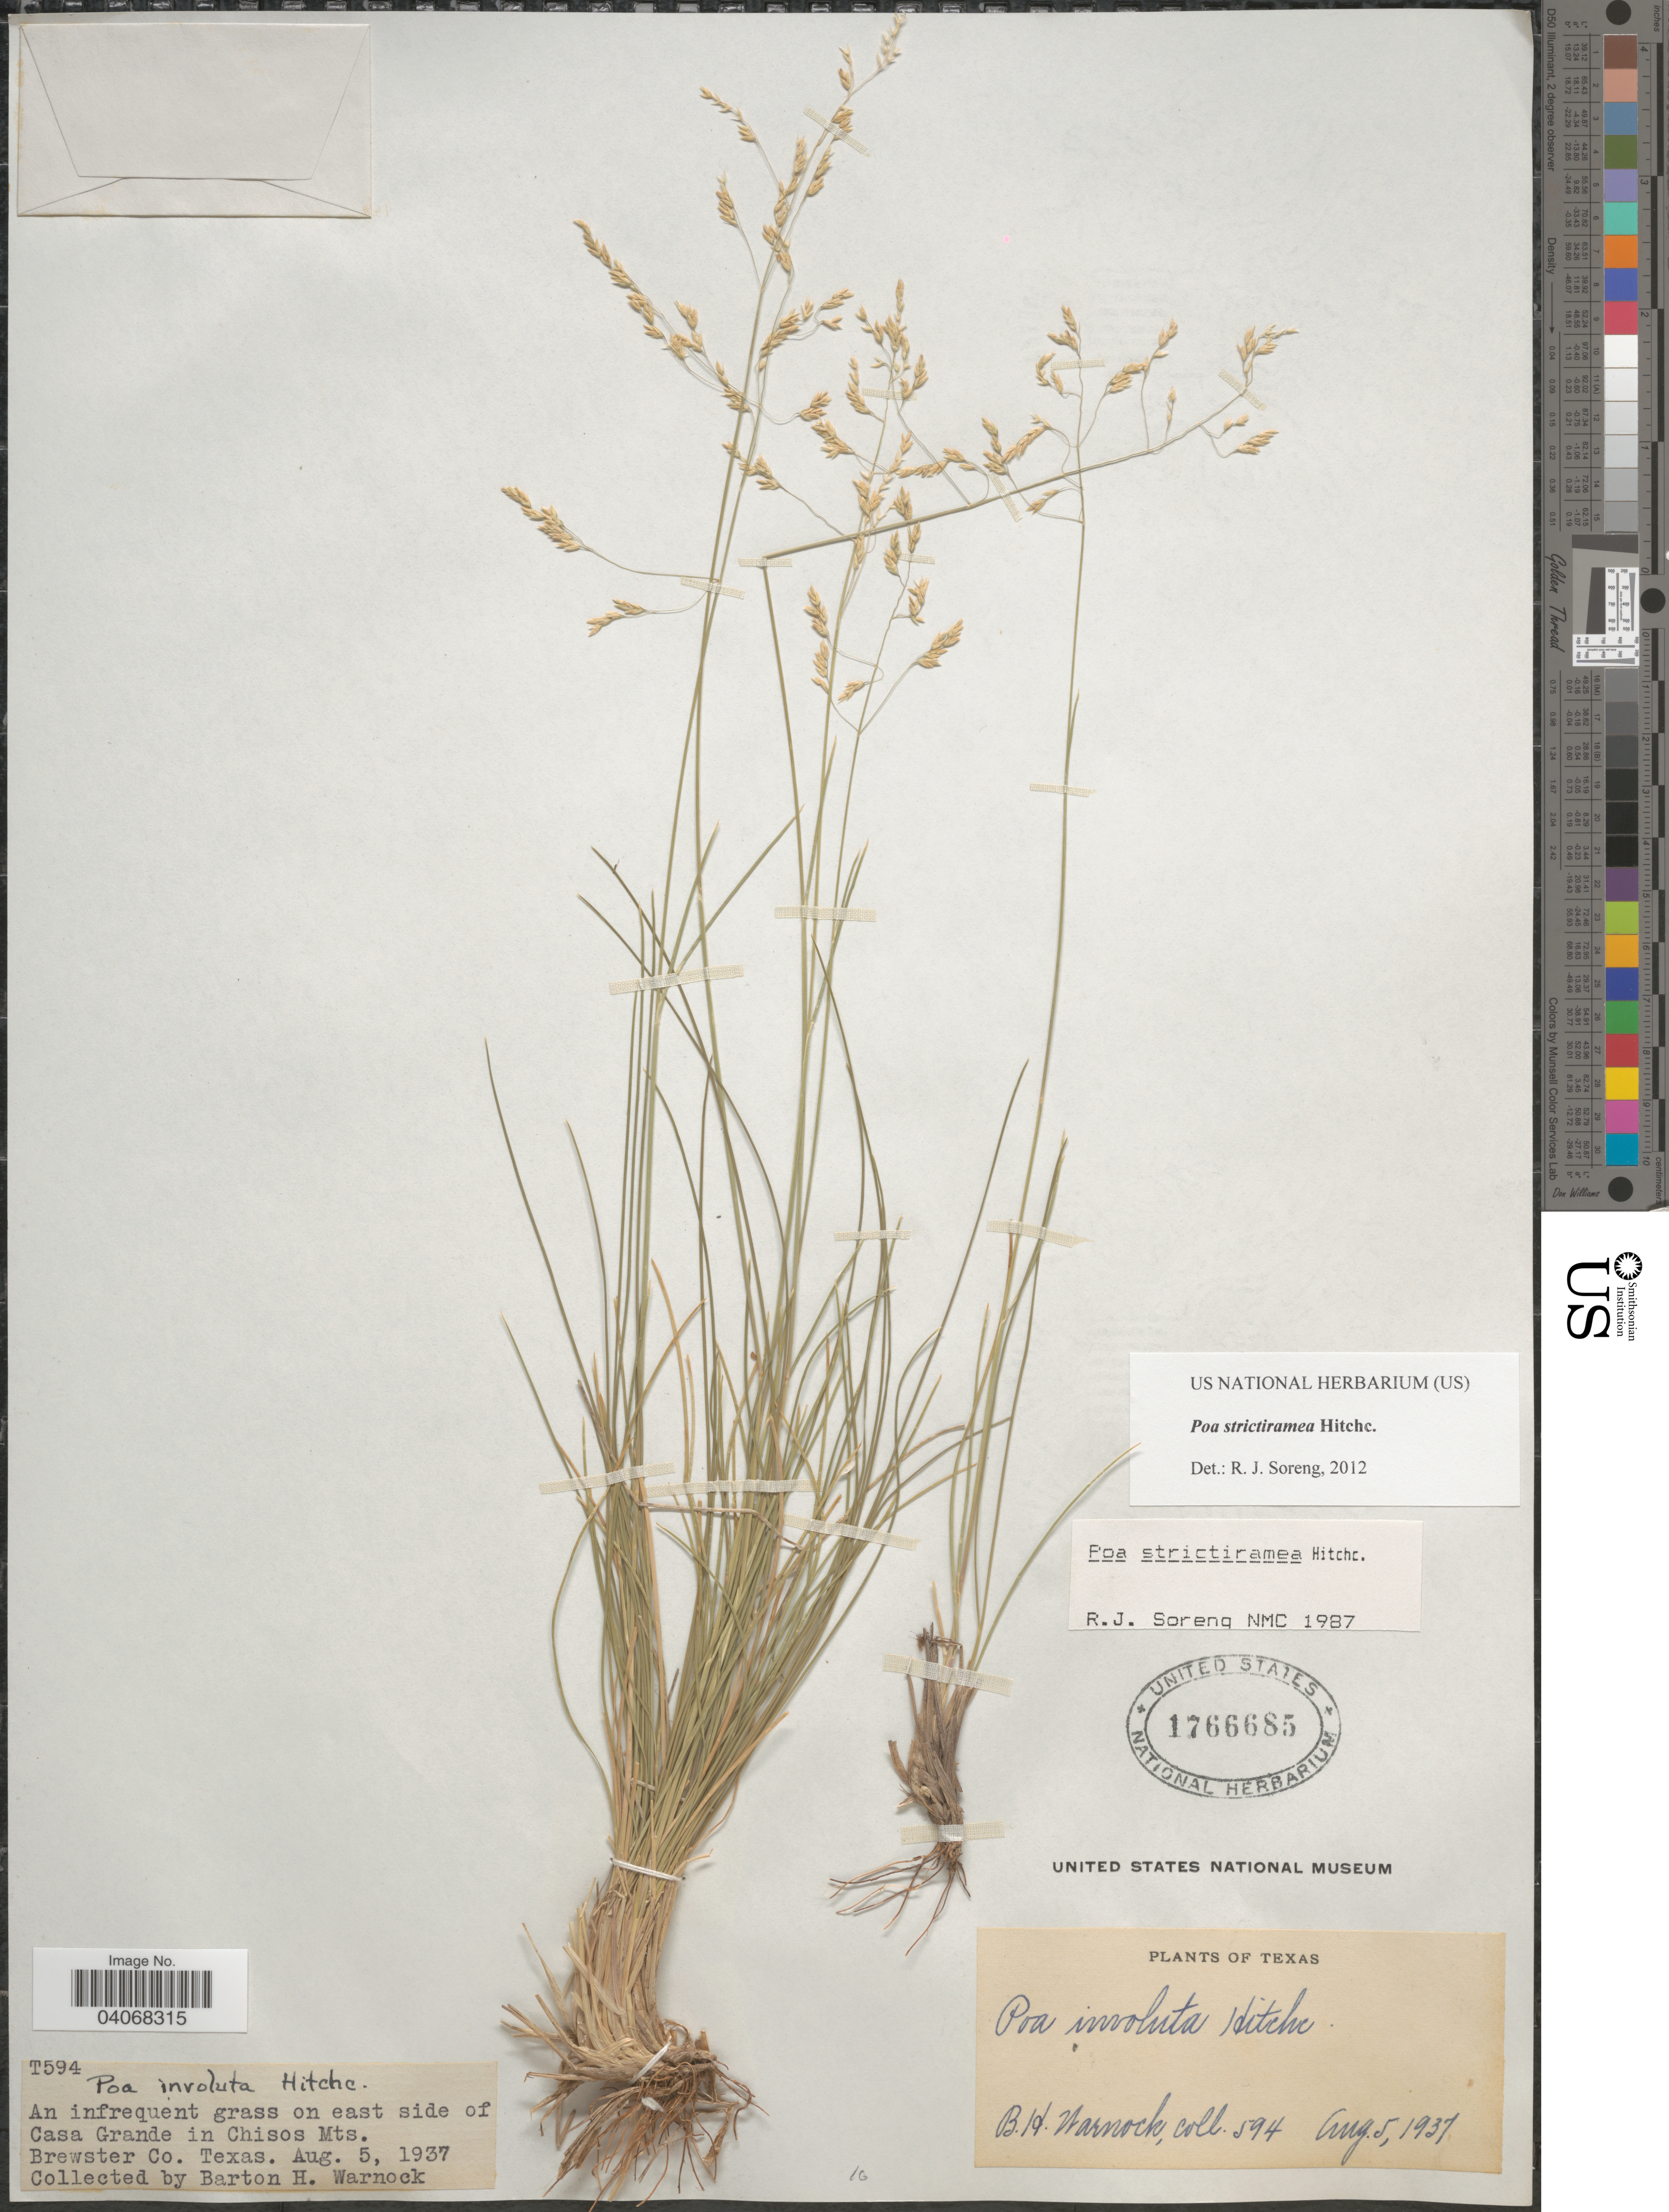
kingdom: Plantae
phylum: Tracheophyta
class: Liliopsida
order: Poales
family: Poaceae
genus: Poa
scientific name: Poa strictiramea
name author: Hitchc.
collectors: B. H. Warnock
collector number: T594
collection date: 1937-08-05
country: United States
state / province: Texas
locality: An infrequent grass on east side of Casa Grande in Chisos Mts. Brewster Co.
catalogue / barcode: US 1766685